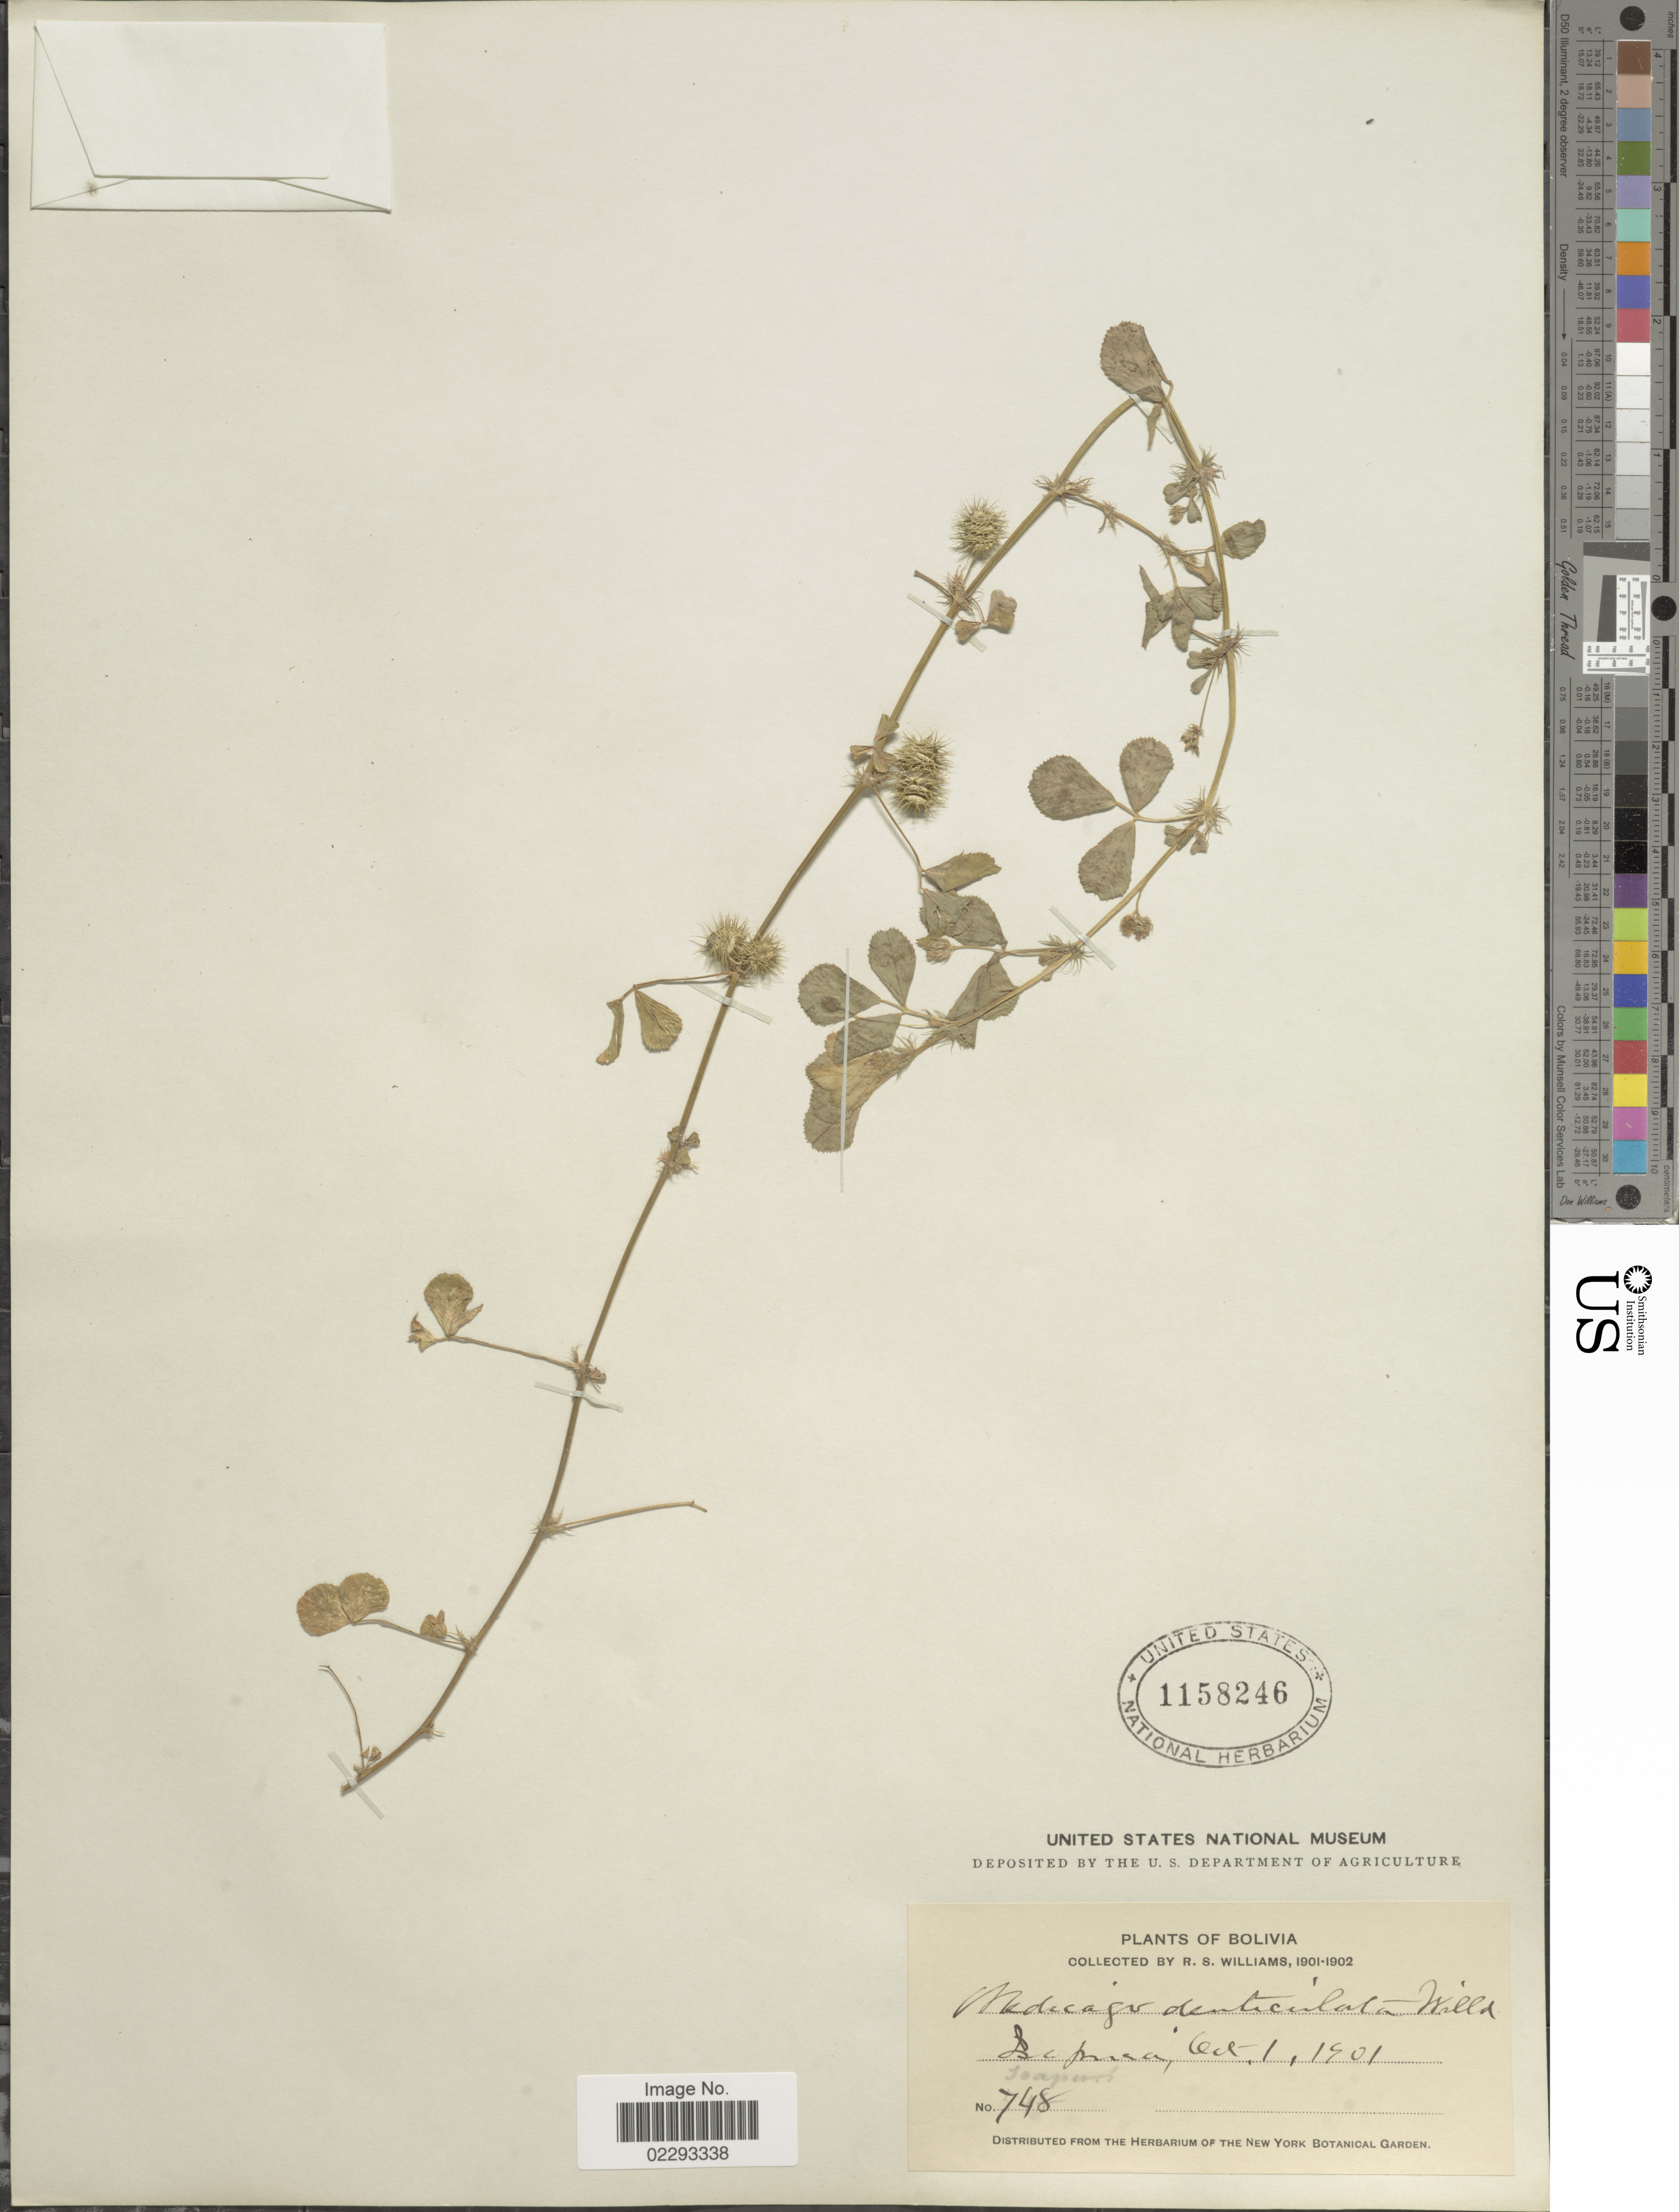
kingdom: Plantae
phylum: Tracheophyta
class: Magnoliopsida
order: Fabales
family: Fabaceae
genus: Medicago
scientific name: Medicago polymorpha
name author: L.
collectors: R. S. Williams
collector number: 748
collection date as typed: Oct. 1, 1901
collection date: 1901-10-01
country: Bolivia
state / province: La Páz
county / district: Larecaja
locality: Isupuri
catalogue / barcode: US 1158246